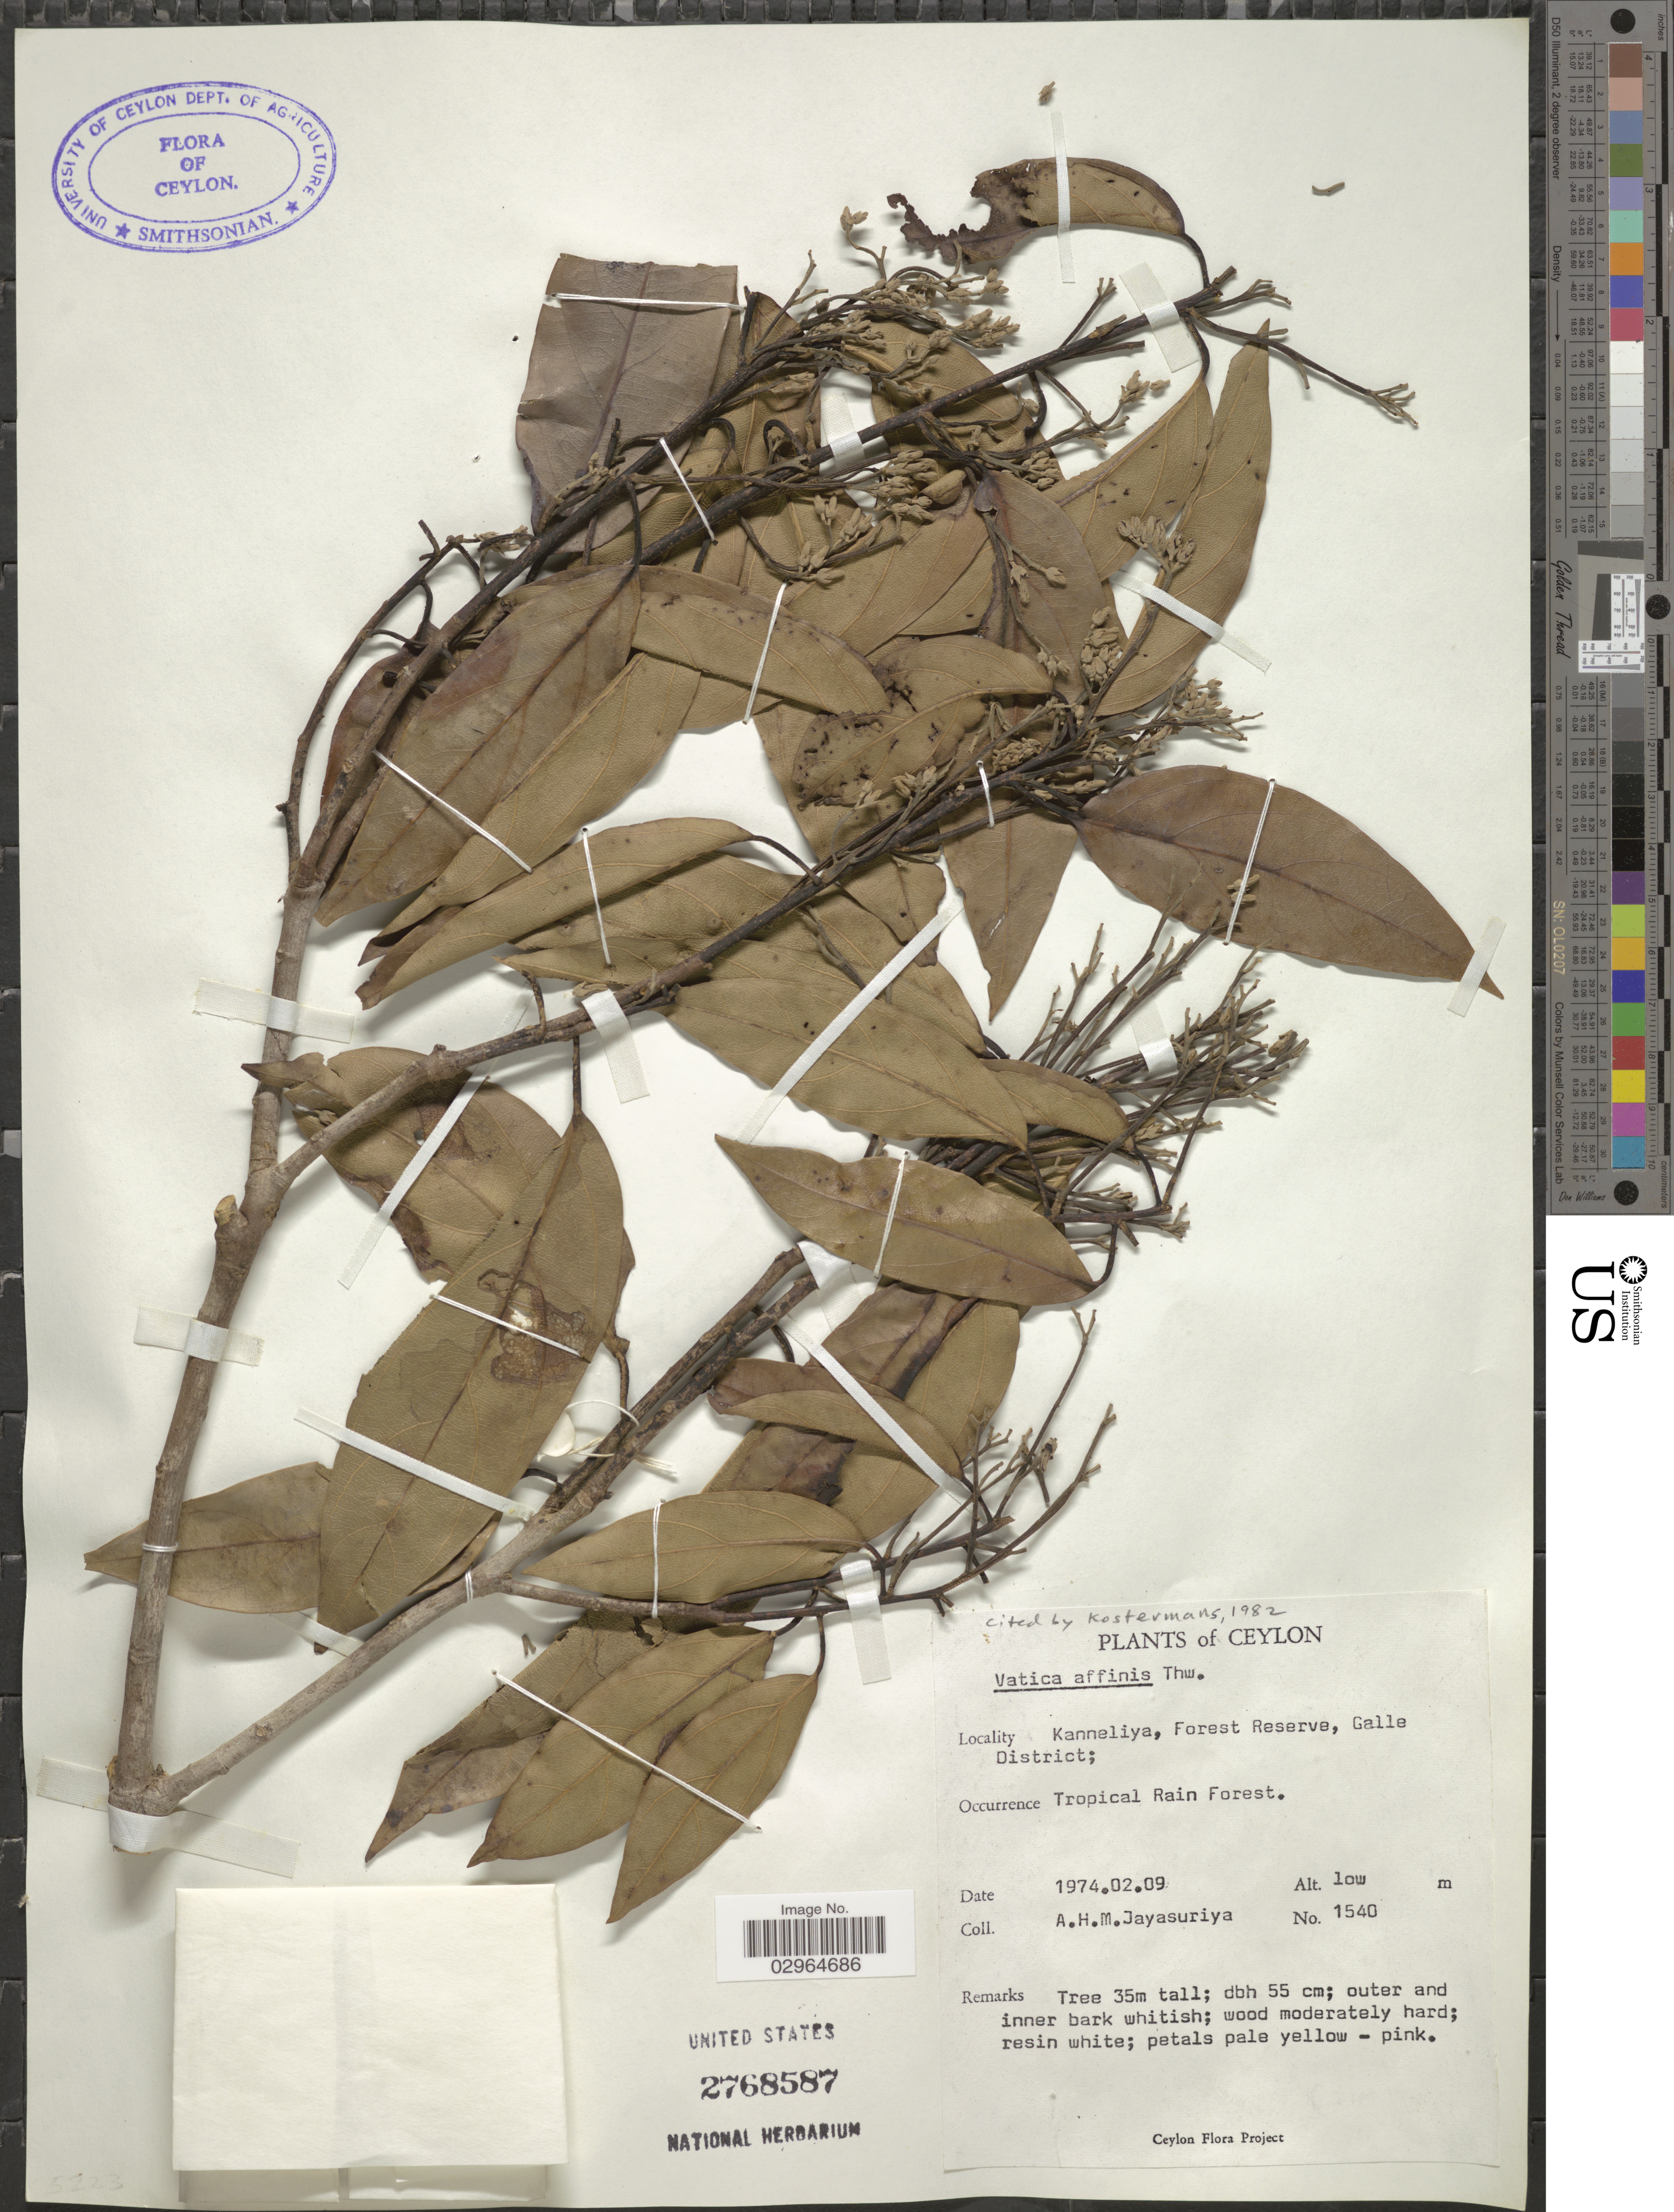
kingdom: Plantae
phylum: Tracheophyta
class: Magnoliopsida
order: Malvales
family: Dipterocarpaceae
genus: Vatica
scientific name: Vatica affinis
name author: Thwaites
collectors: A. H. Jayasuriya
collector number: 1540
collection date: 1974-02-09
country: Sri Lanka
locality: Ceylon. Kanneliya, Forest Reserve, Galle District.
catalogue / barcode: US 2768587